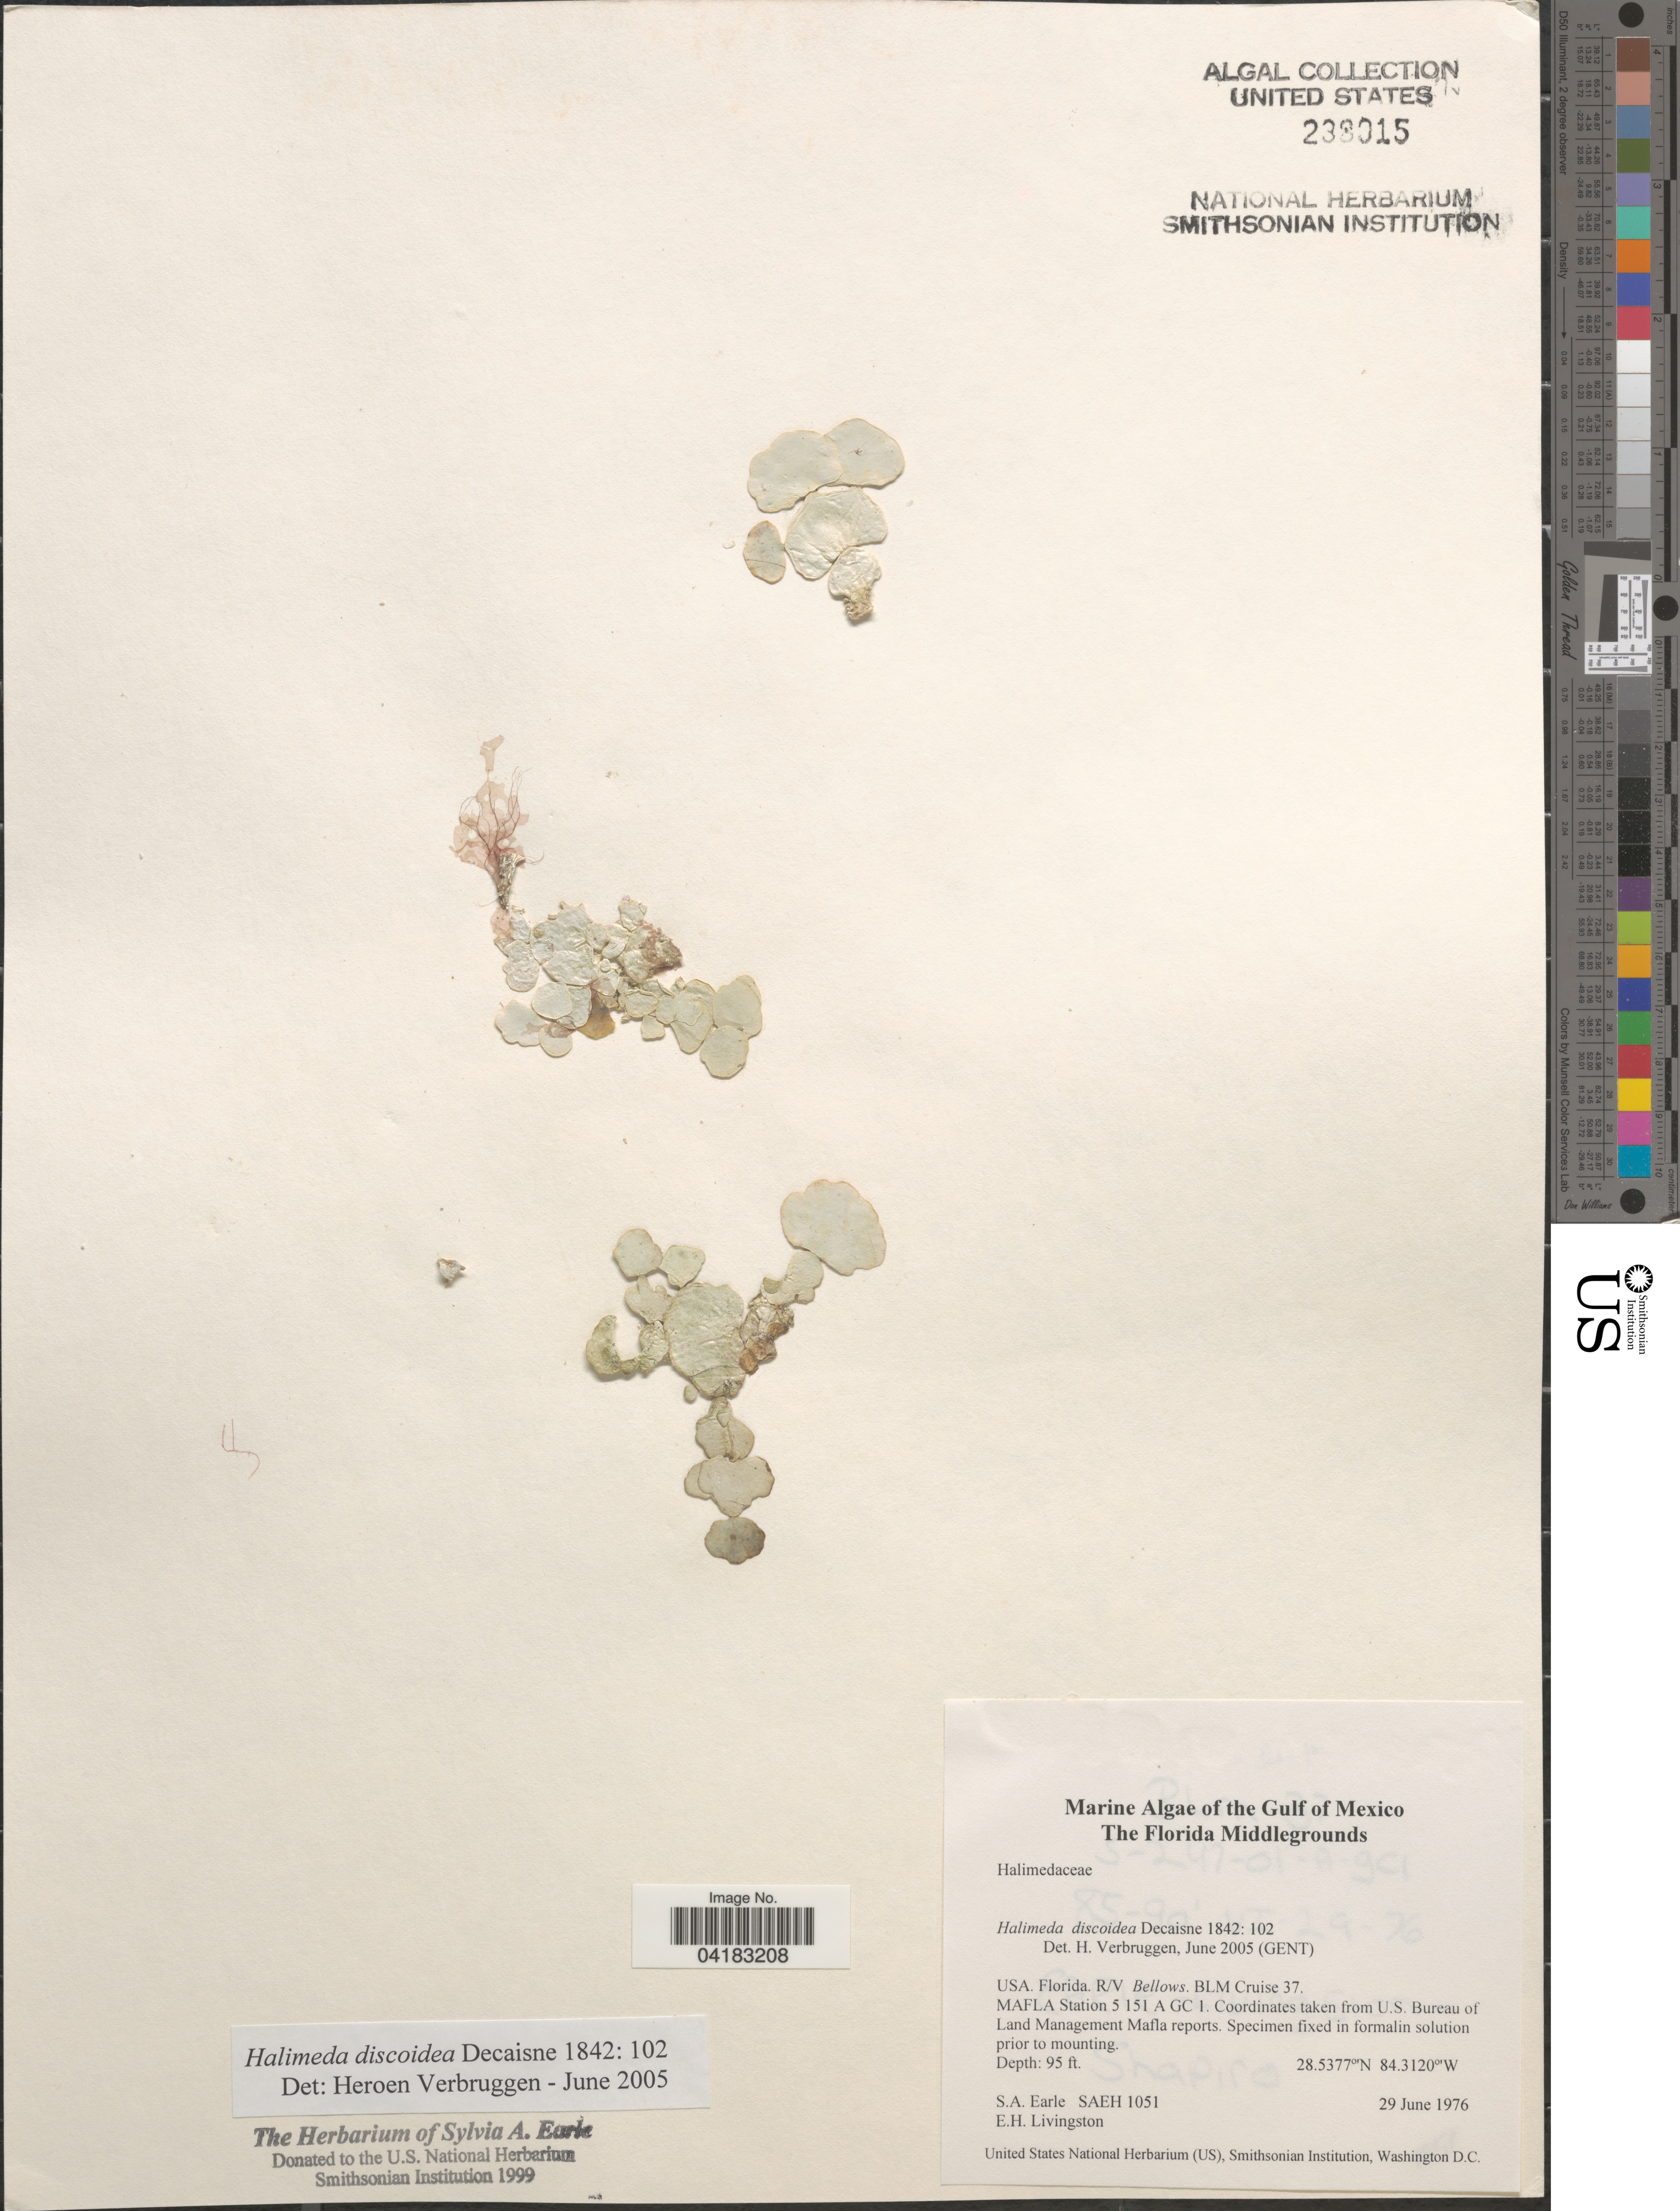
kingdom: Plantae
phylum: Chlorophyta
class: Ulvophyceae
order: Bryopsidales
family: Halimedaceae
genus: Halimeda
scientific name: Halimeda discoidea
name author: Decne.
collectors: S. A. Earle & E. Livingston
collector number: SAEH1051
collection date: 1976-06-29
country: United States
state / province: Florida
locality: Gulf of Mexico. The Florida Middlegrounds. R/V Bellows. BLM Cruise 37. MAFLA Station 5 151 A GC 1.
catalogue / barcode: US 238015